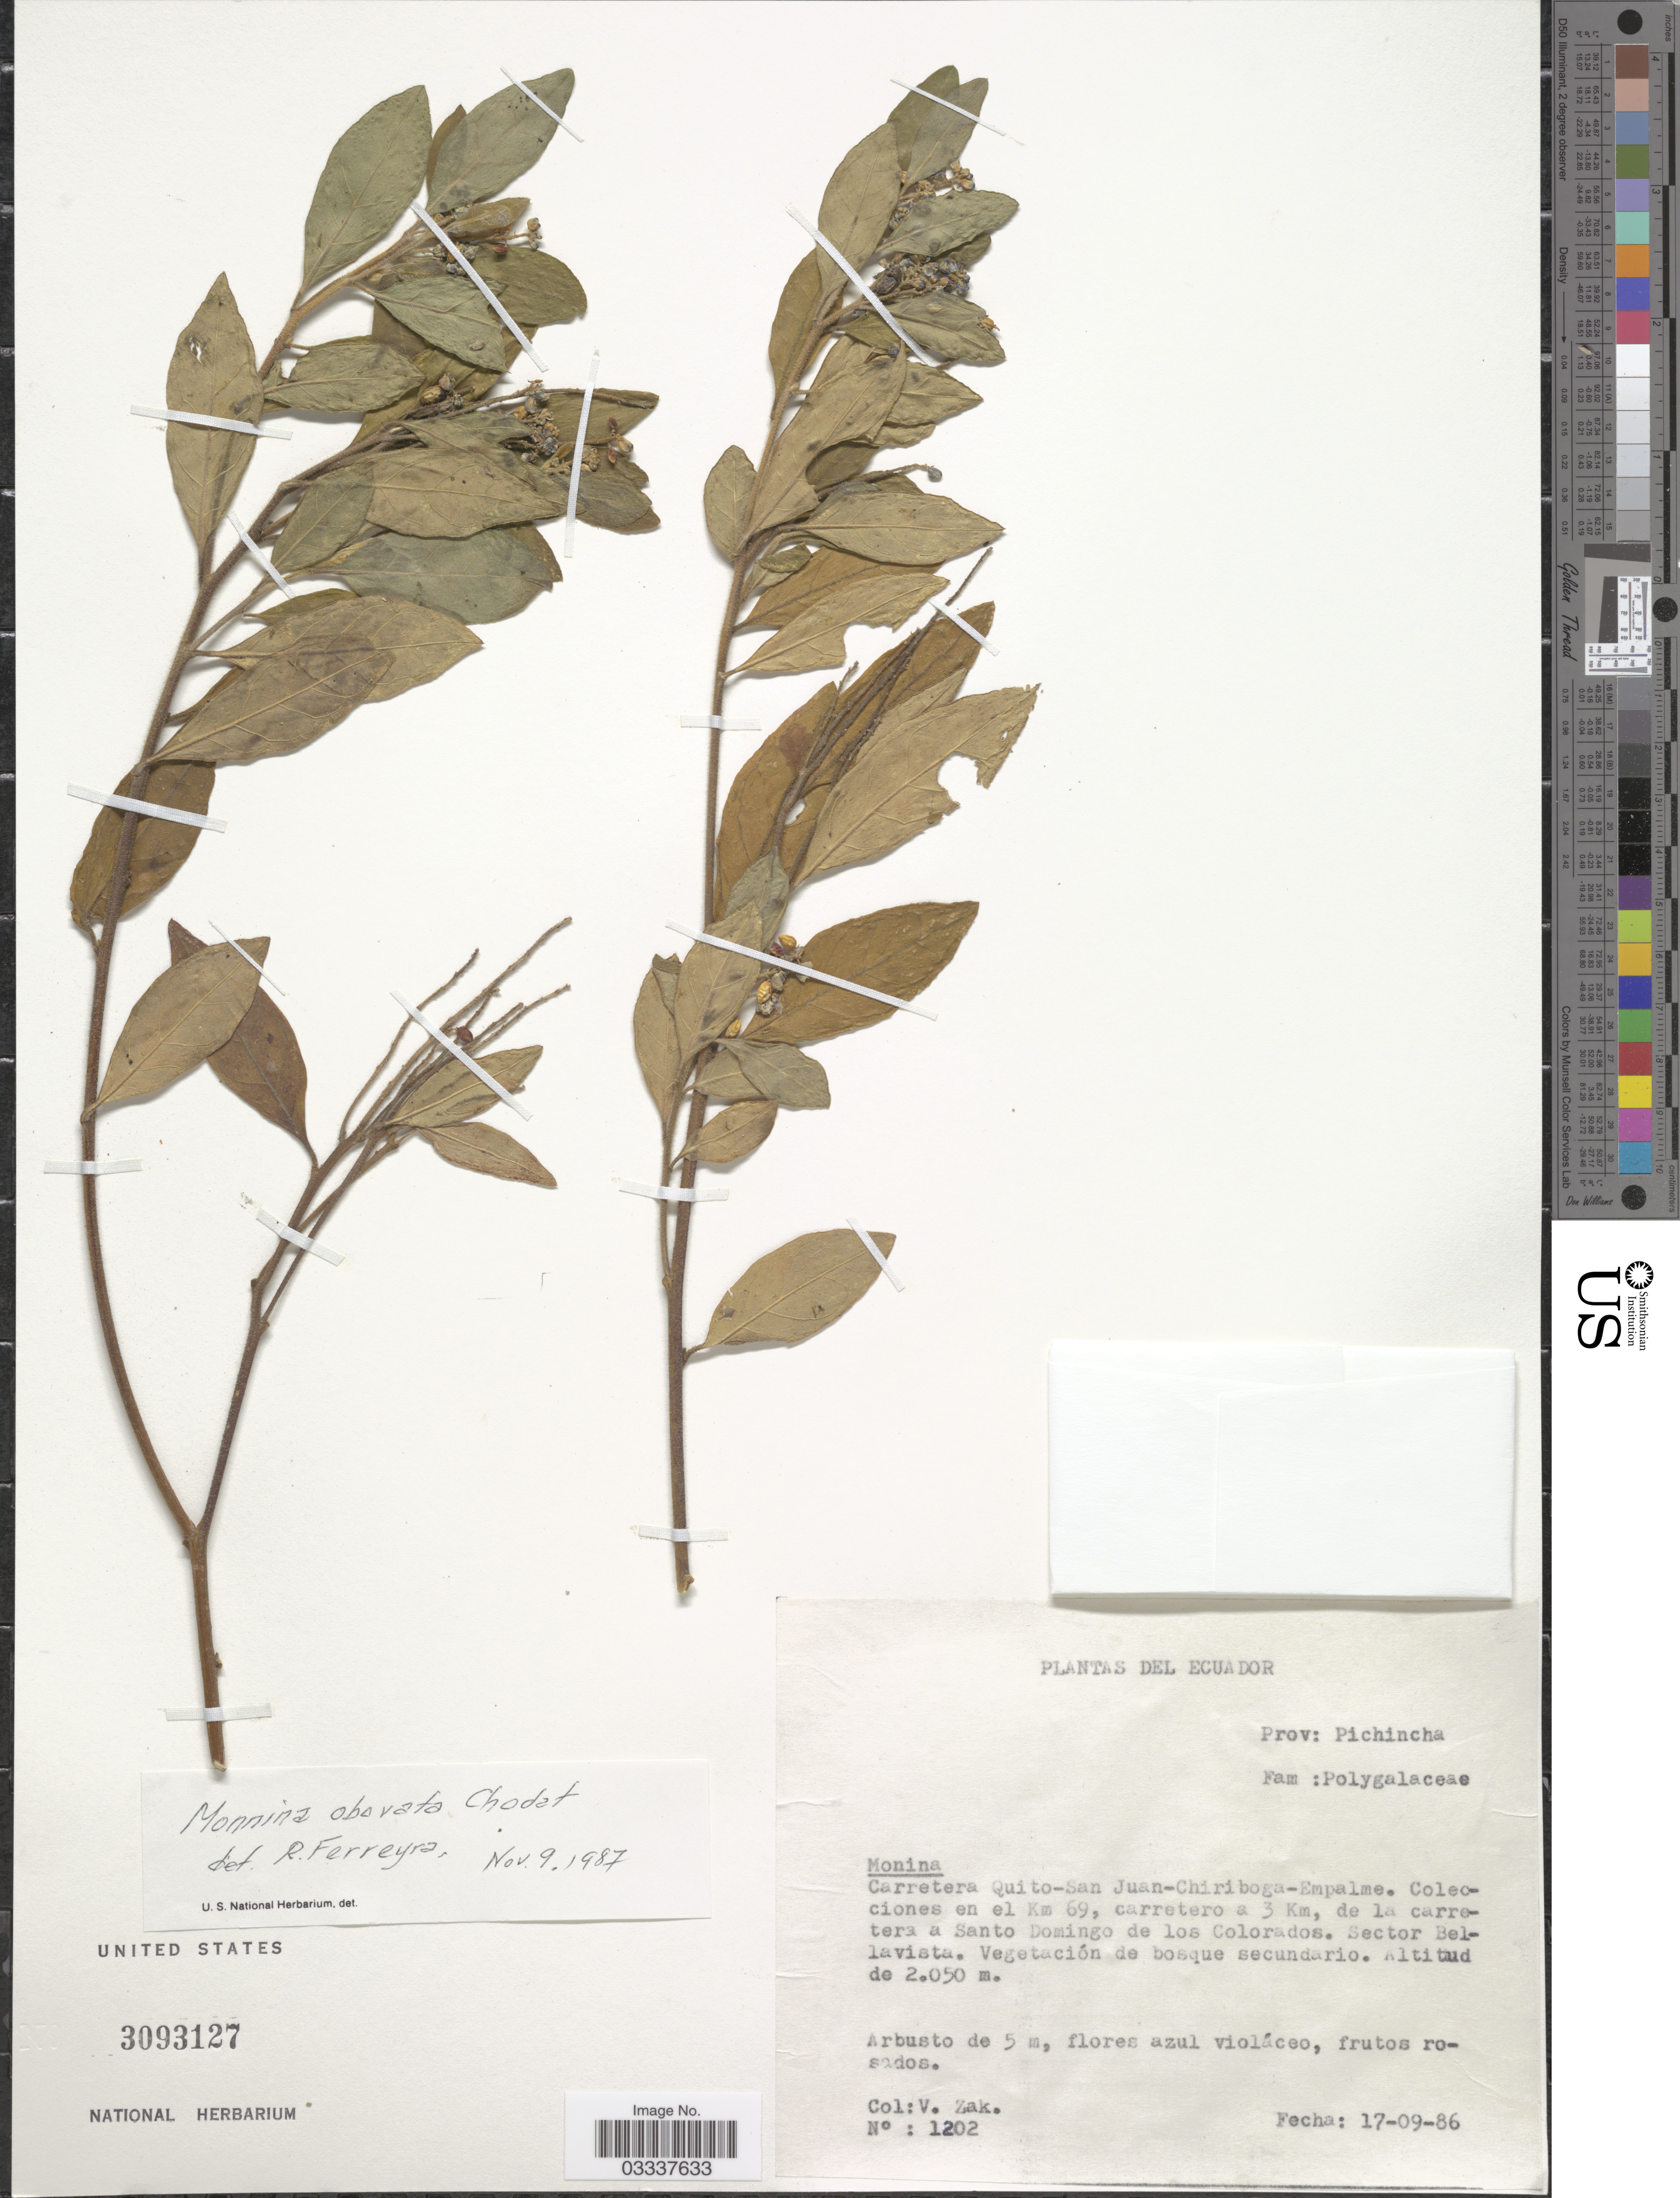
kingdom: Plantae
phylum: Tracheophyta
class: Magnoliopsida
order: Fabales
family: Polygalaceae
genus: Monnina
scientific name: Monnina obovata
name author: Chodat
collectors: V. Zak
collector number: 1202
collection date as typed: Transcribed d/m/y: 17/9/86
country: Ecuador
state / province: Pichincha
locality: Carretera Quito-San Juan-Chiriboga-Empalme. Colecciones en el Km 69, carretero a 3 Km, de la carretera a Santo Domingo de los Colorados. Sector Bellavista.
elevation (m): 2050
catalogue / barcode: US 3093127